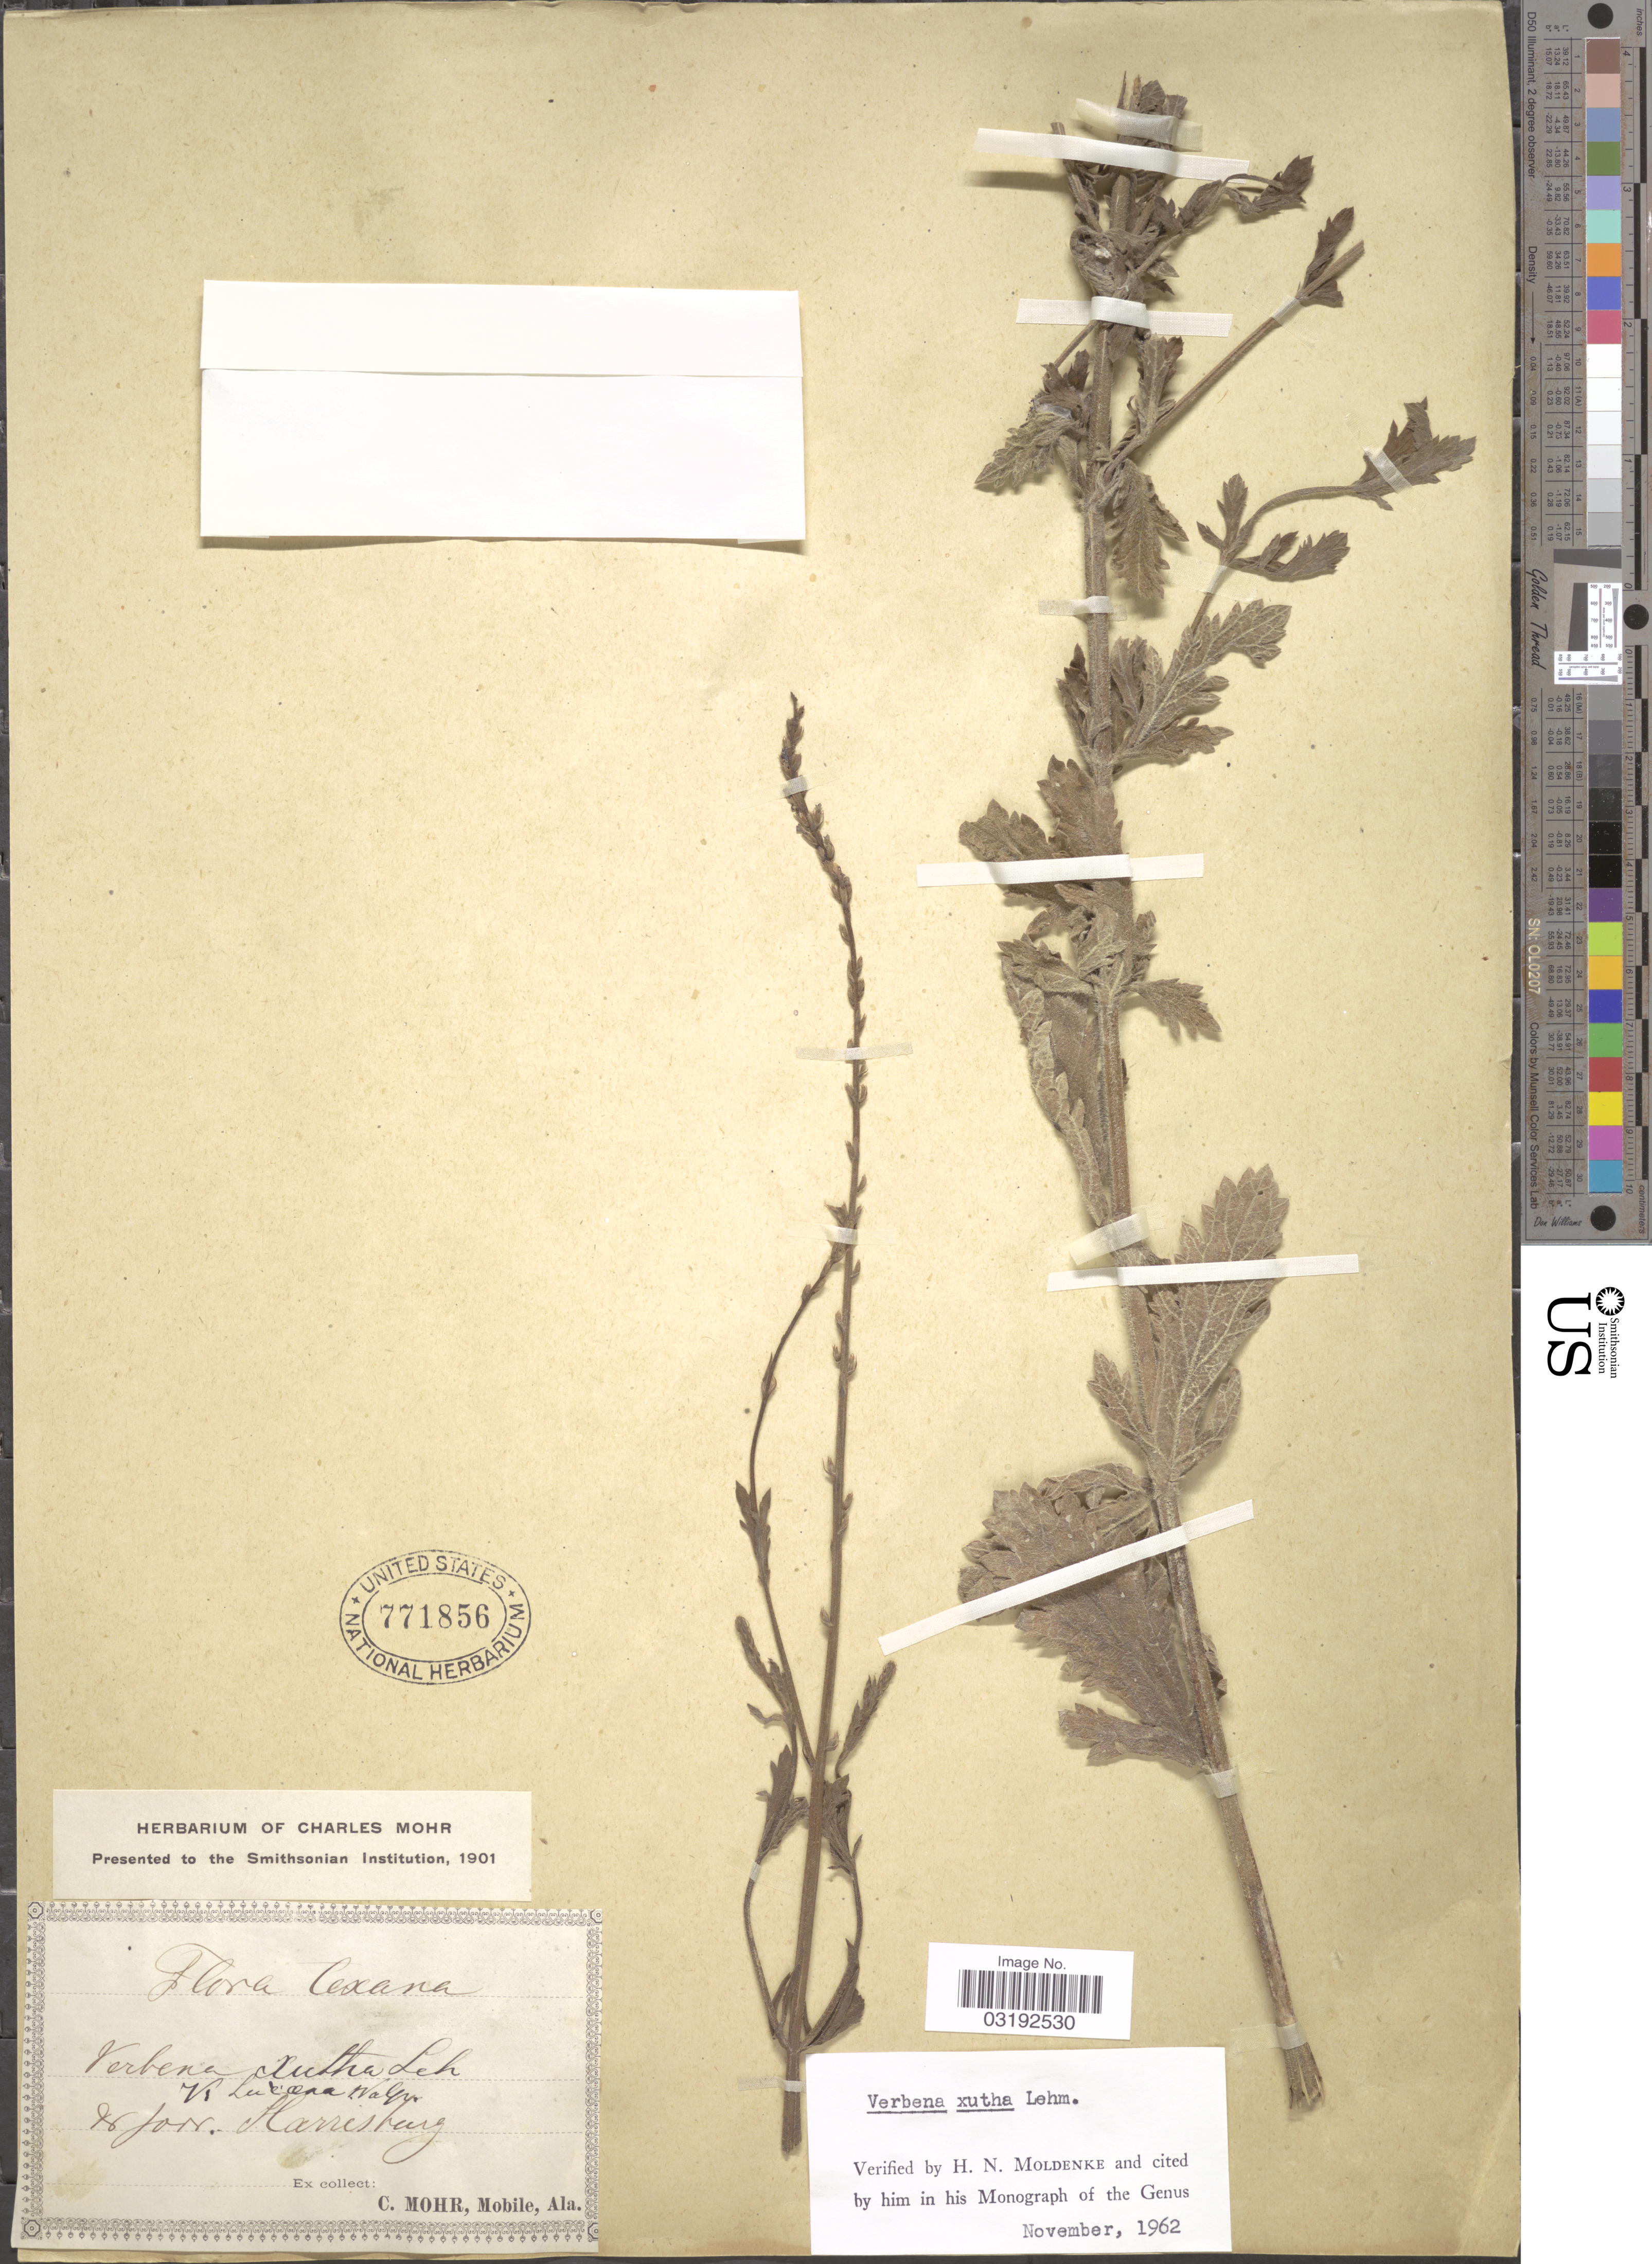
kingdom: Plantae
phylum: Tracheophyta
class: Magnoliopsida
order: Lamiales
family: Verbenaceae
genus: Verbena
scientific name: Verbena xutha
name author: Lehm.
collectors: C. T. Mohr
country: United States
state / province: Texas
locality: Harrisburg.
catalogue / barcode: US 771856